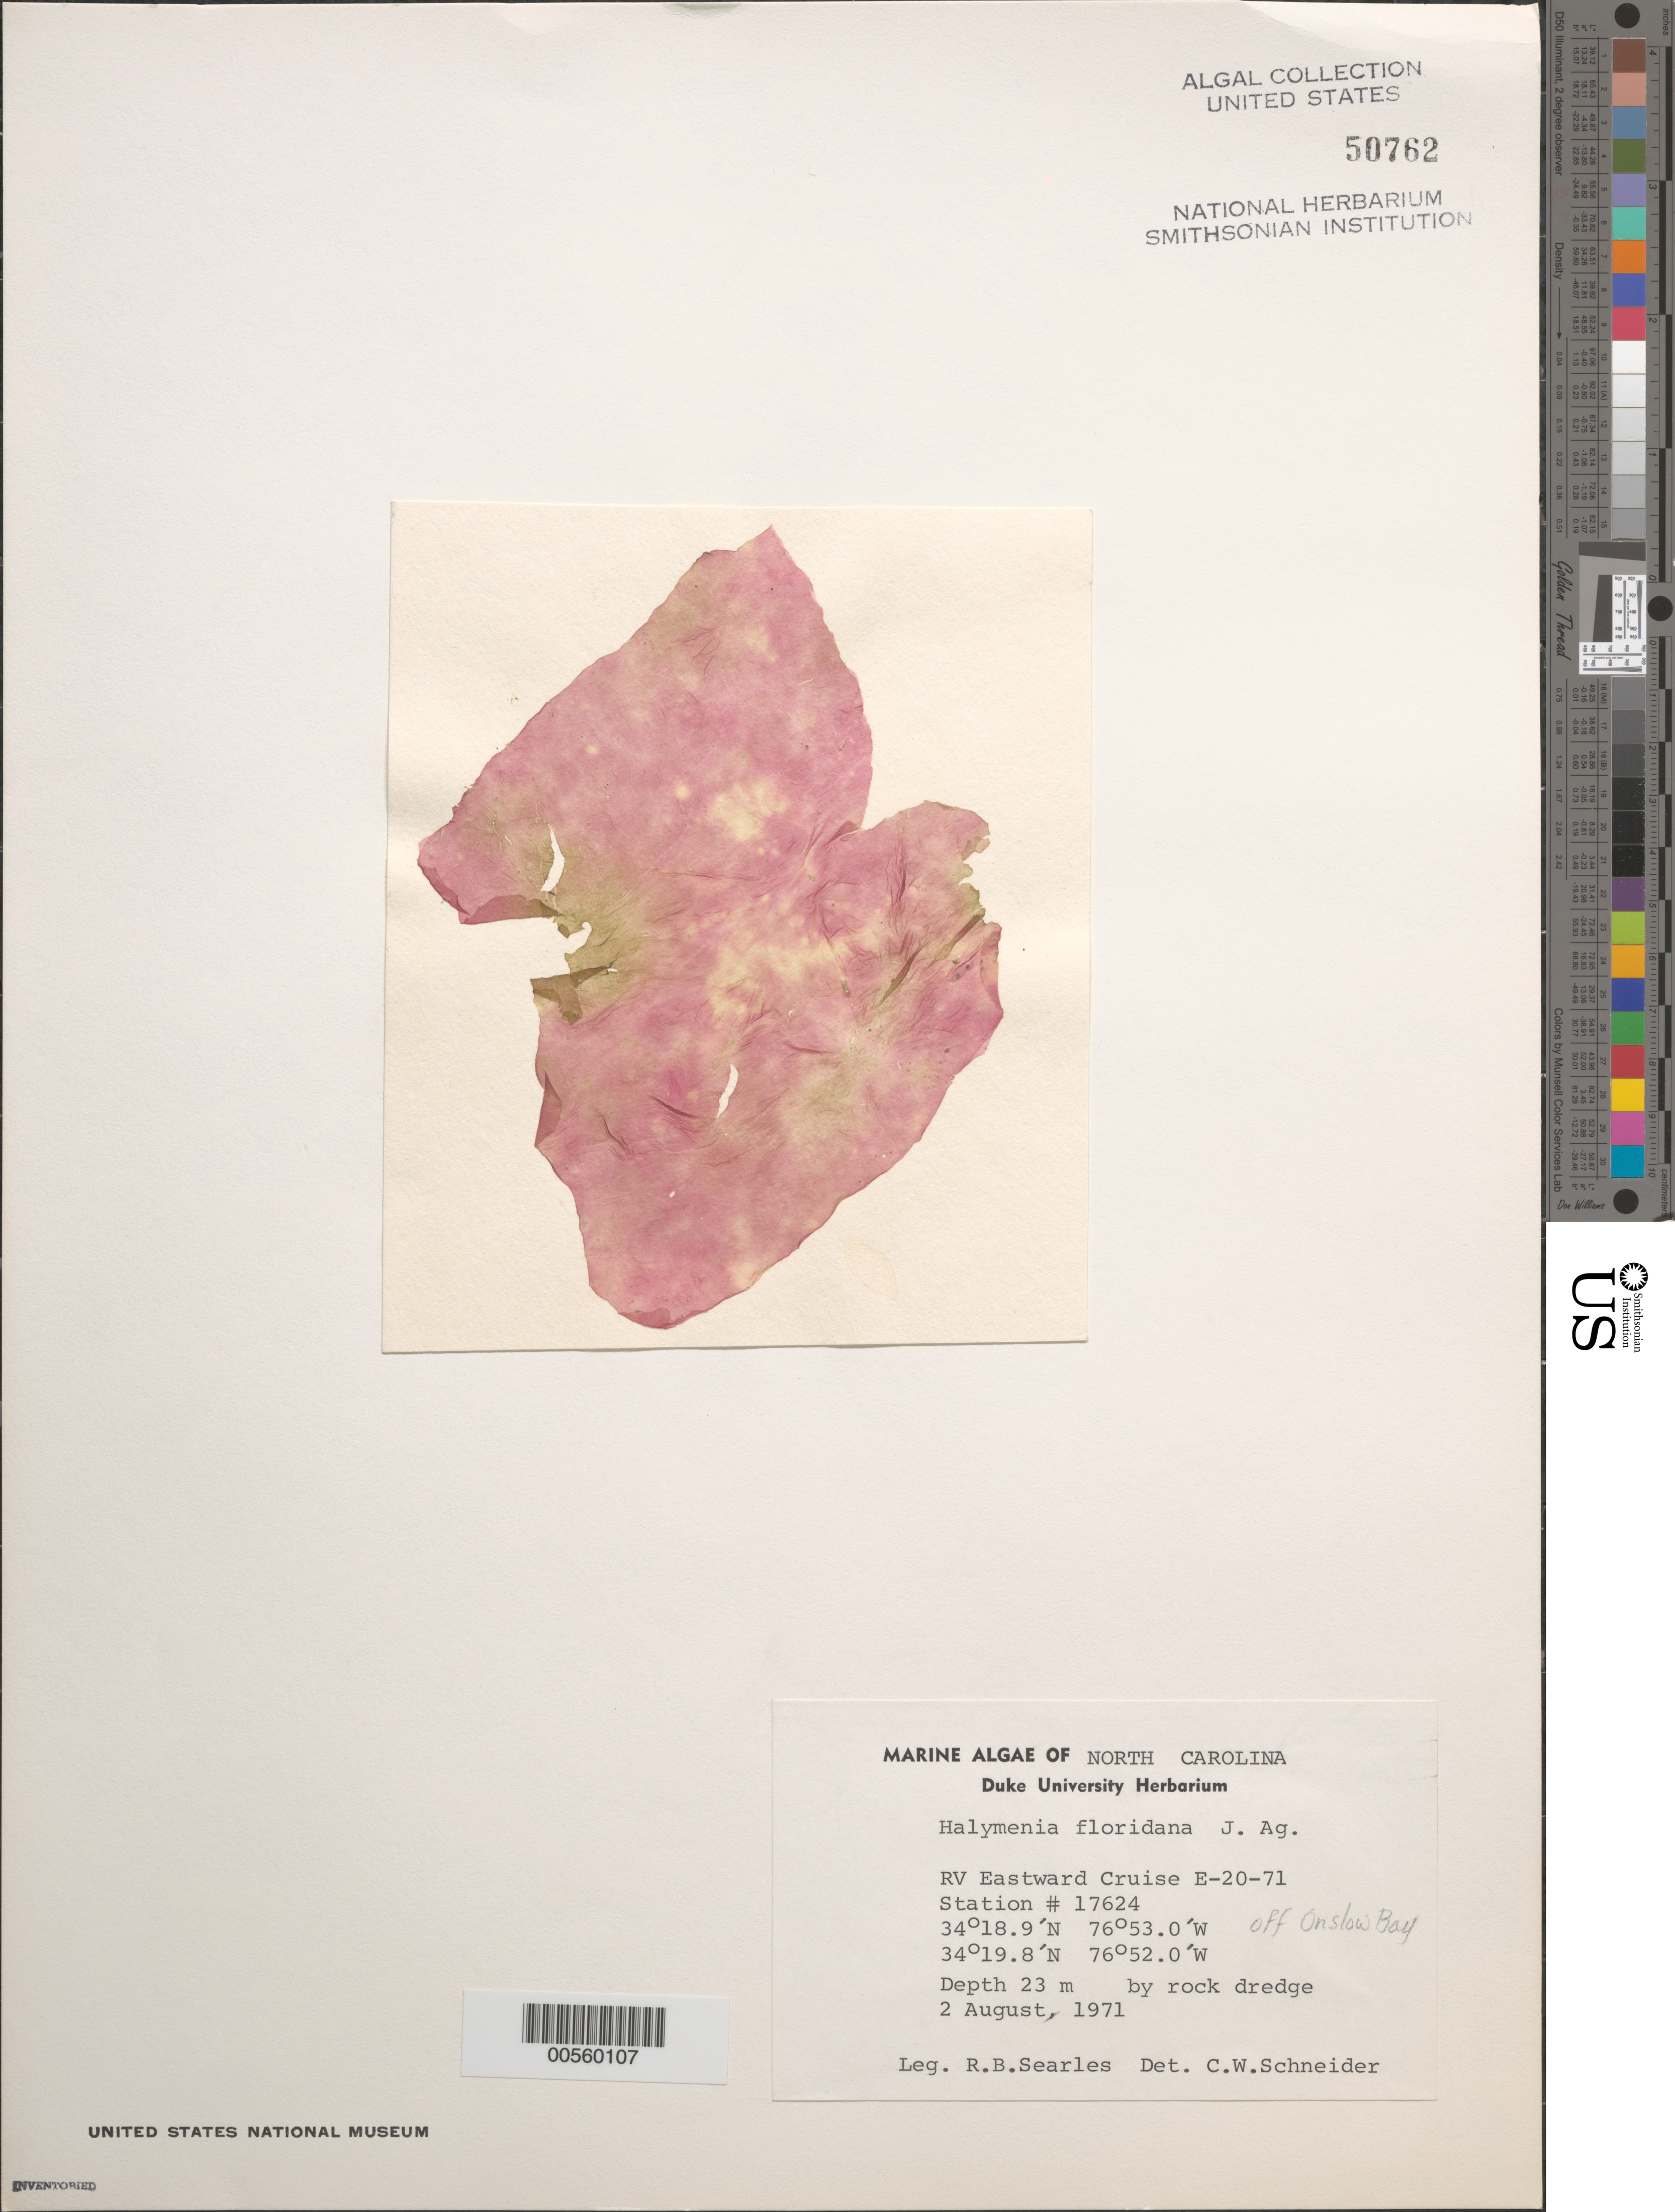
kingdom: Plantae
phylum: Rhodophyta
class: Florideophyceae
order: Halymeniales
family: Halymeniaceae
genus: Halymenia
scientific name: Halymenia floridana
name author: J. Agardh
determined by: Schneider, C. W.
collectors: R. Searles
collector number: Station 17624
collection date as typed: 02 Aug 1971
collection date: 1971-08-02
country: United States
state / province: North Carolina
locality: Off Onslow Bay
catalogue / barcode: US 50762